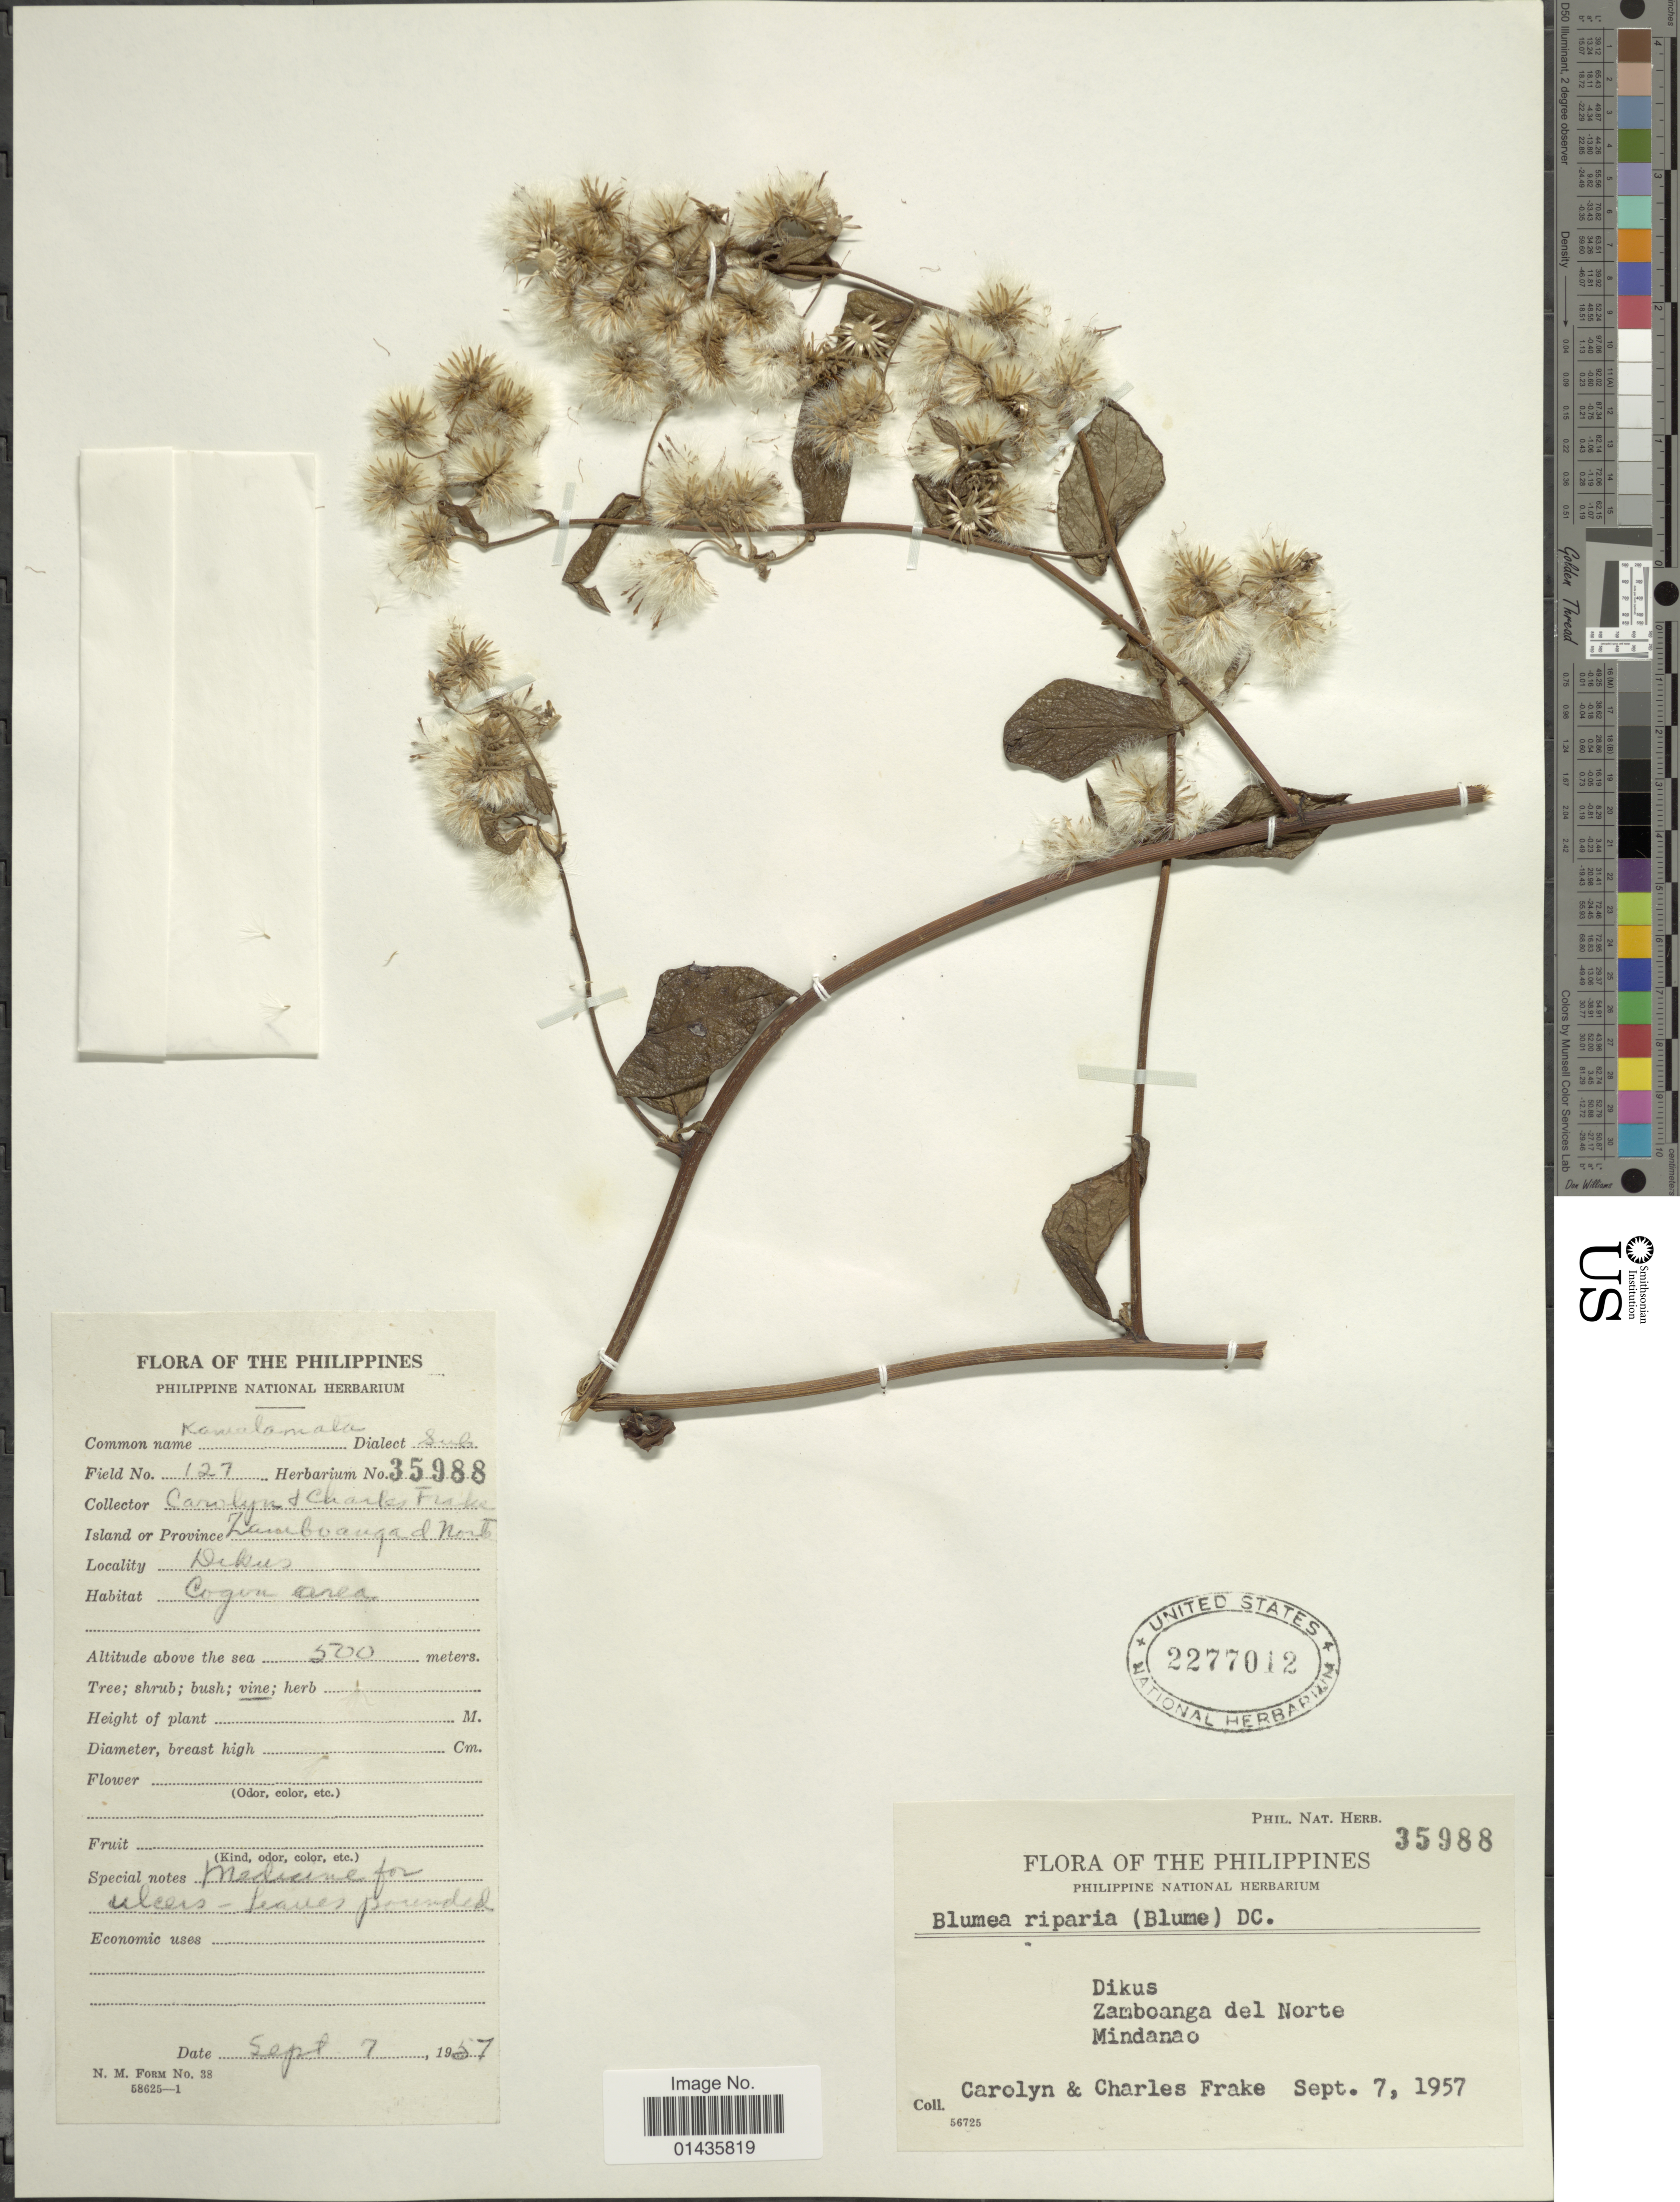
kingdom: Plantae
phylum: Tracheophyta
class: Magnoliopsida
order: Asterales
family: Asteraceae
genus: Blumea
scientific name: Blumea riparia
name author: (Blume) DC.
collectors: C. M. Frake & C. O. Frake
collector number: Phil. Nat. Herb. 35988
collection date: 1957-09-07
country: Philippines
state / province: Zamboanga Peninsula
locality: Dikus, Zamboanga del Norte, Mindanao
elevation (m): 500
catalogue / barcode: US 2277012